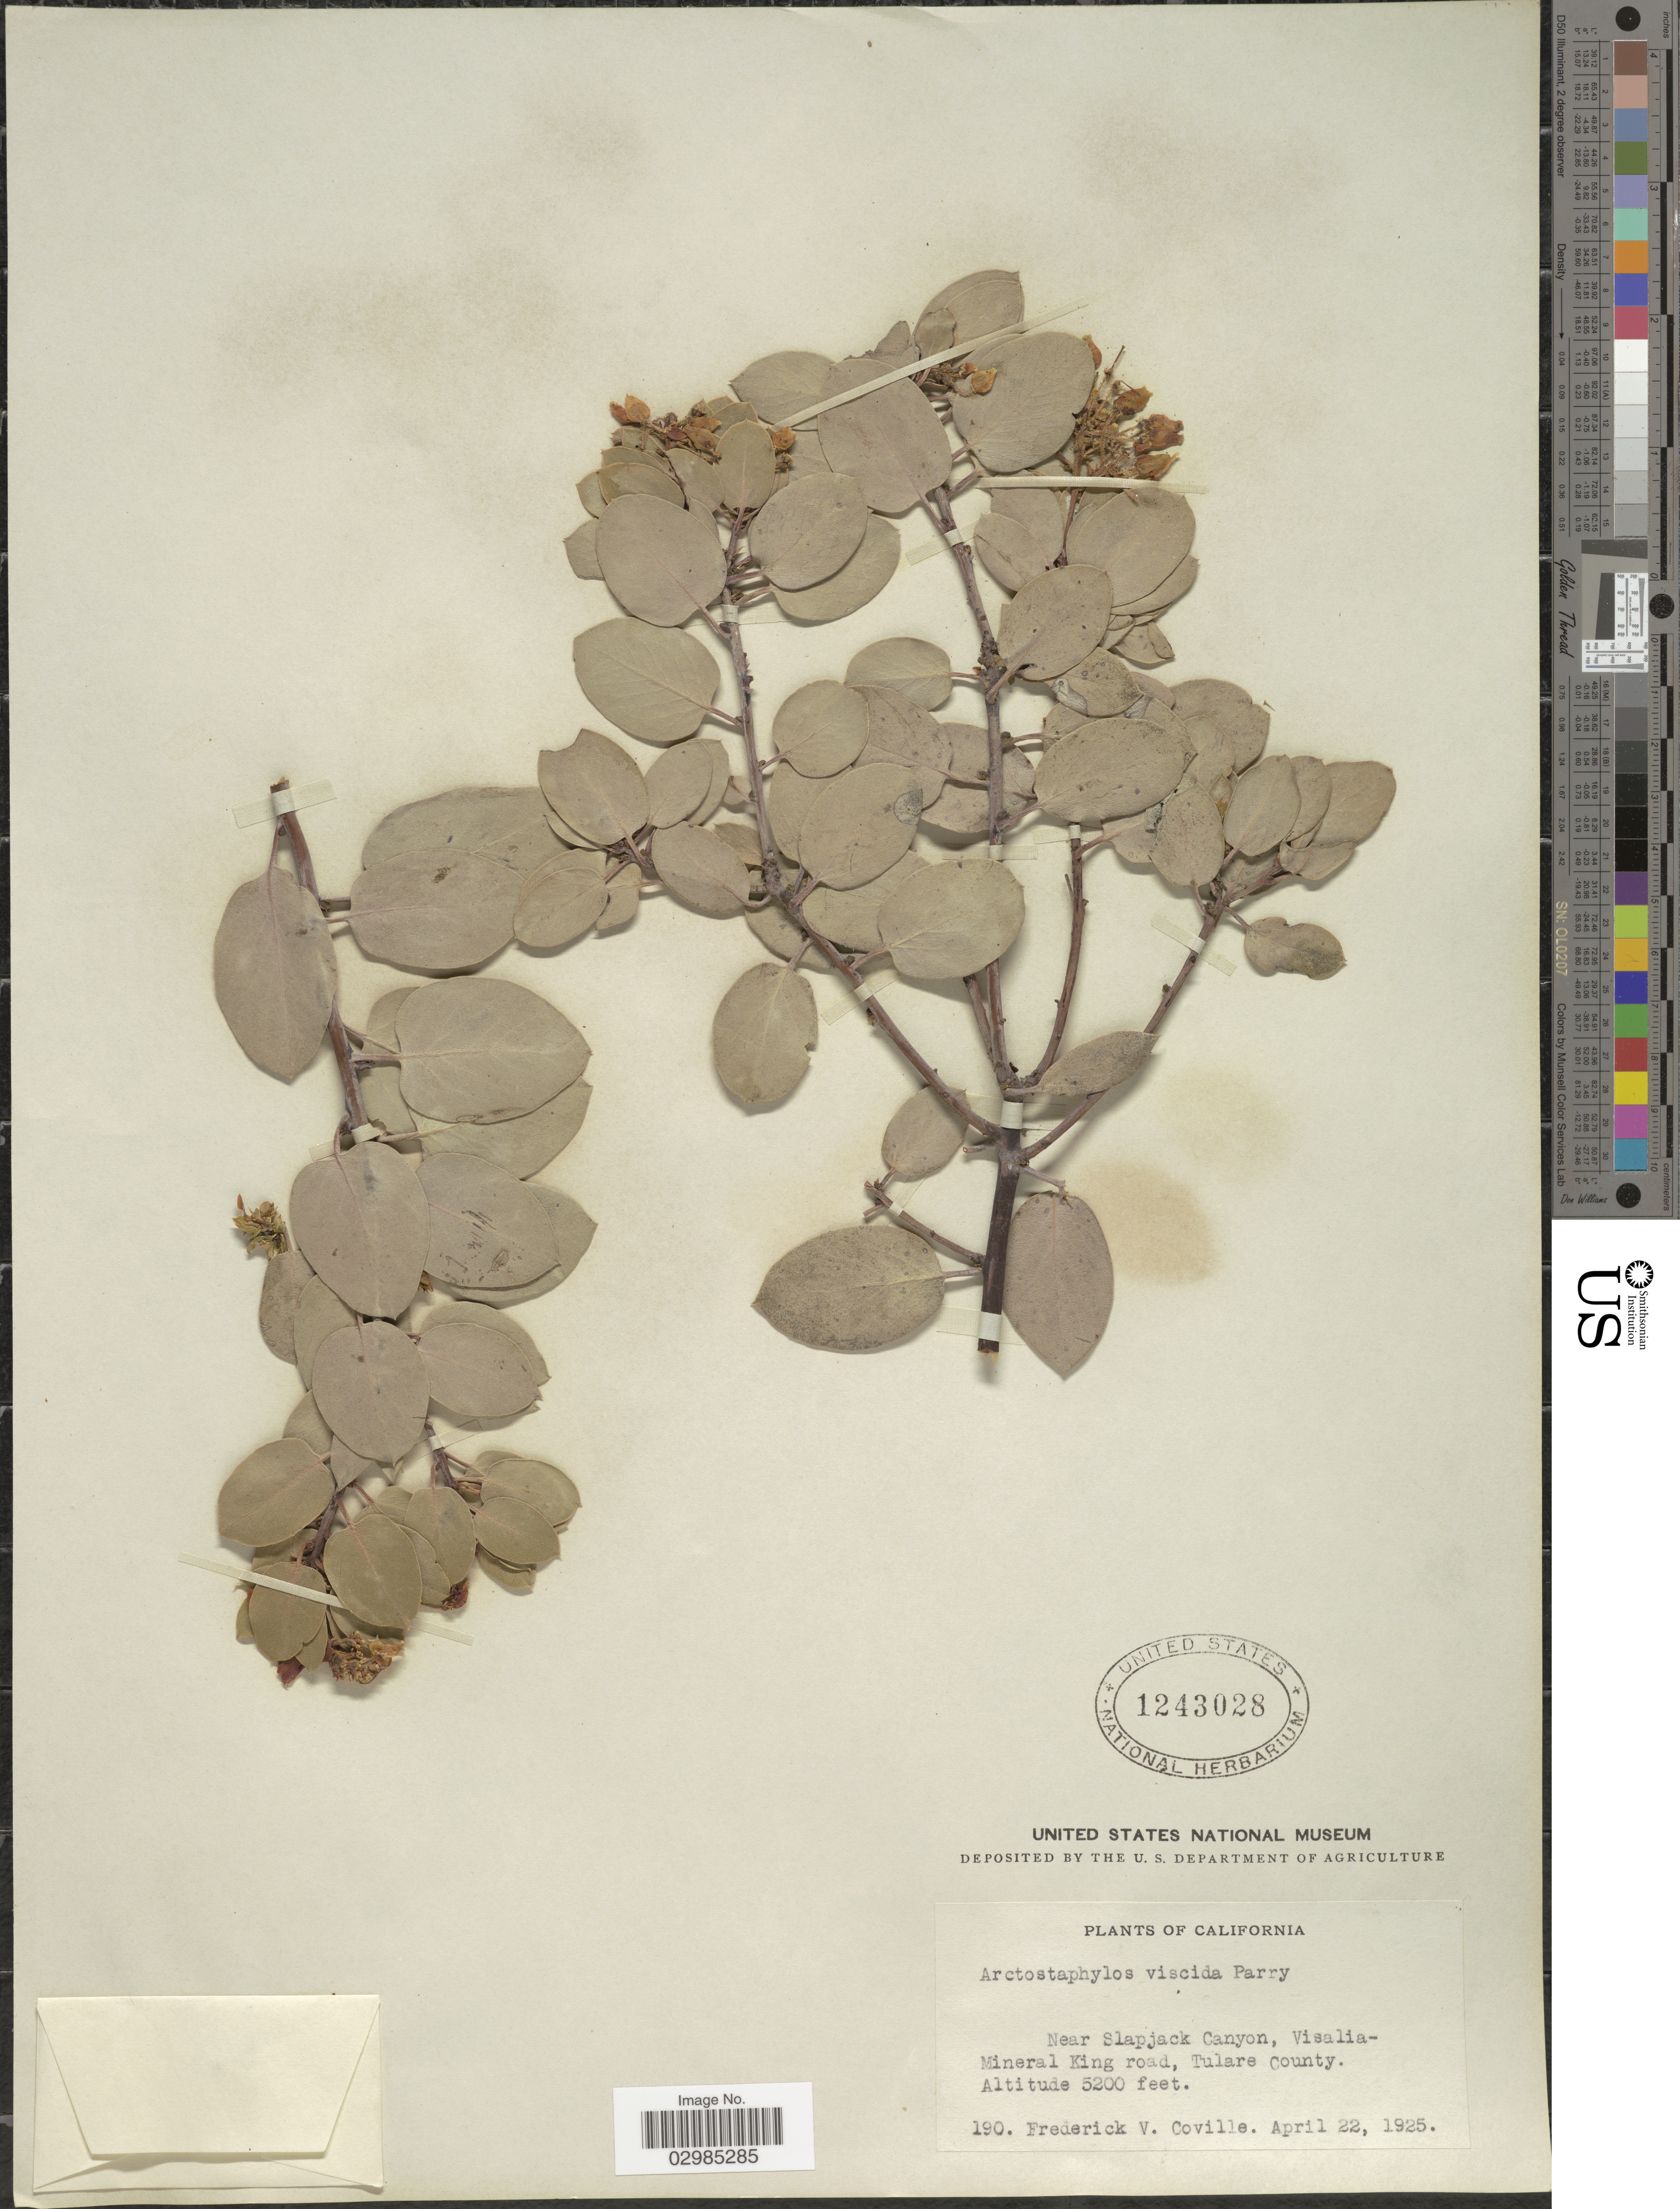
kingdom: Plantae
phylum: Tracheophyta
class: Magnoliopsida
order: Ericales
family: Ericaceae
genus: Arctostaphylos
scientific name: Arctostaphylos viscida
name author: Parry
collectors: F. V. Coville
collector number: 190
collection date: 1925-04-22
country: United States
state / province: California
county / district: Tulare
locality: Near Slapjack Canyon, Visalia-Mineral King road, Tulare County.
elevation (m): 1585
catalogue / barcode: US 1243028